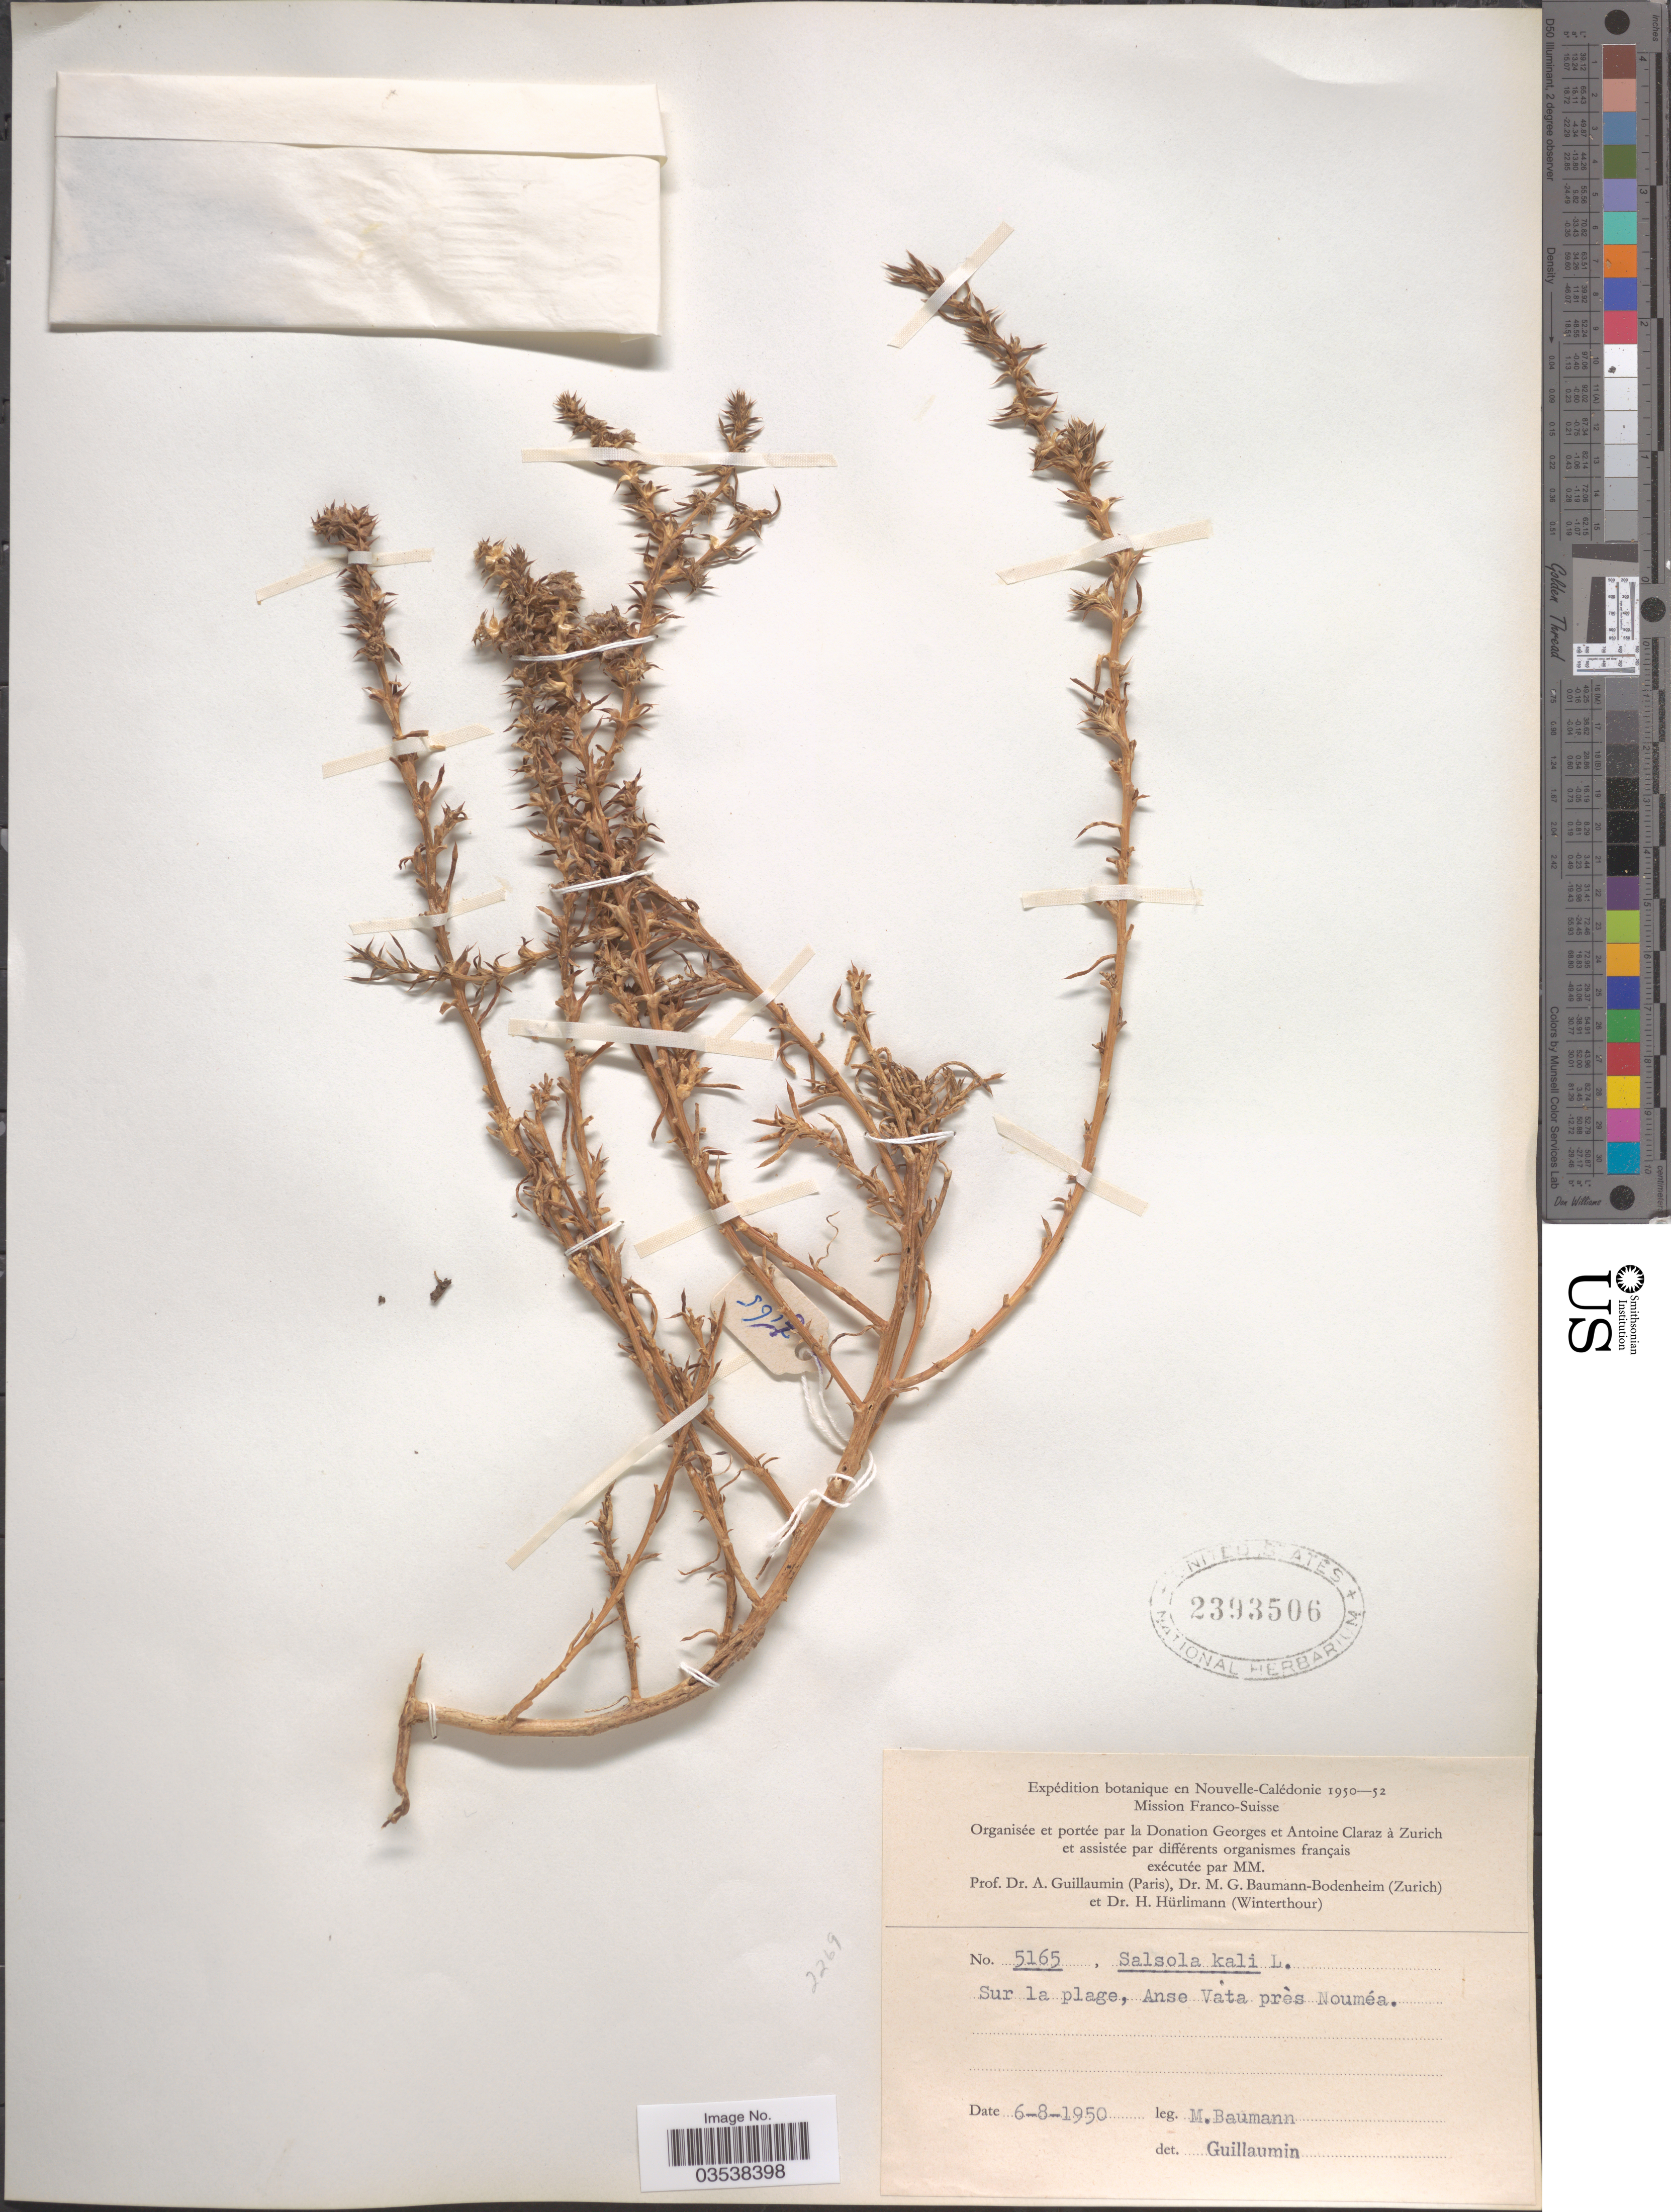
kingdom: Plantae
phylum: Tracheophyta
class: Magnoliopsida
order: Caryophyllales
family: Amaranthaceae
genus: Salsola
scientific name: Salsola kali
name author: L.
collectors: M. G. Baumann-Bodenheim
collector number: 5165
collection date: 1950-08-06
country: New Caledonia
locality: Nouvelle-Calédonie. Sur la plage, Anse Vata près Nouméa.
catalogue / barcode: US 2393506